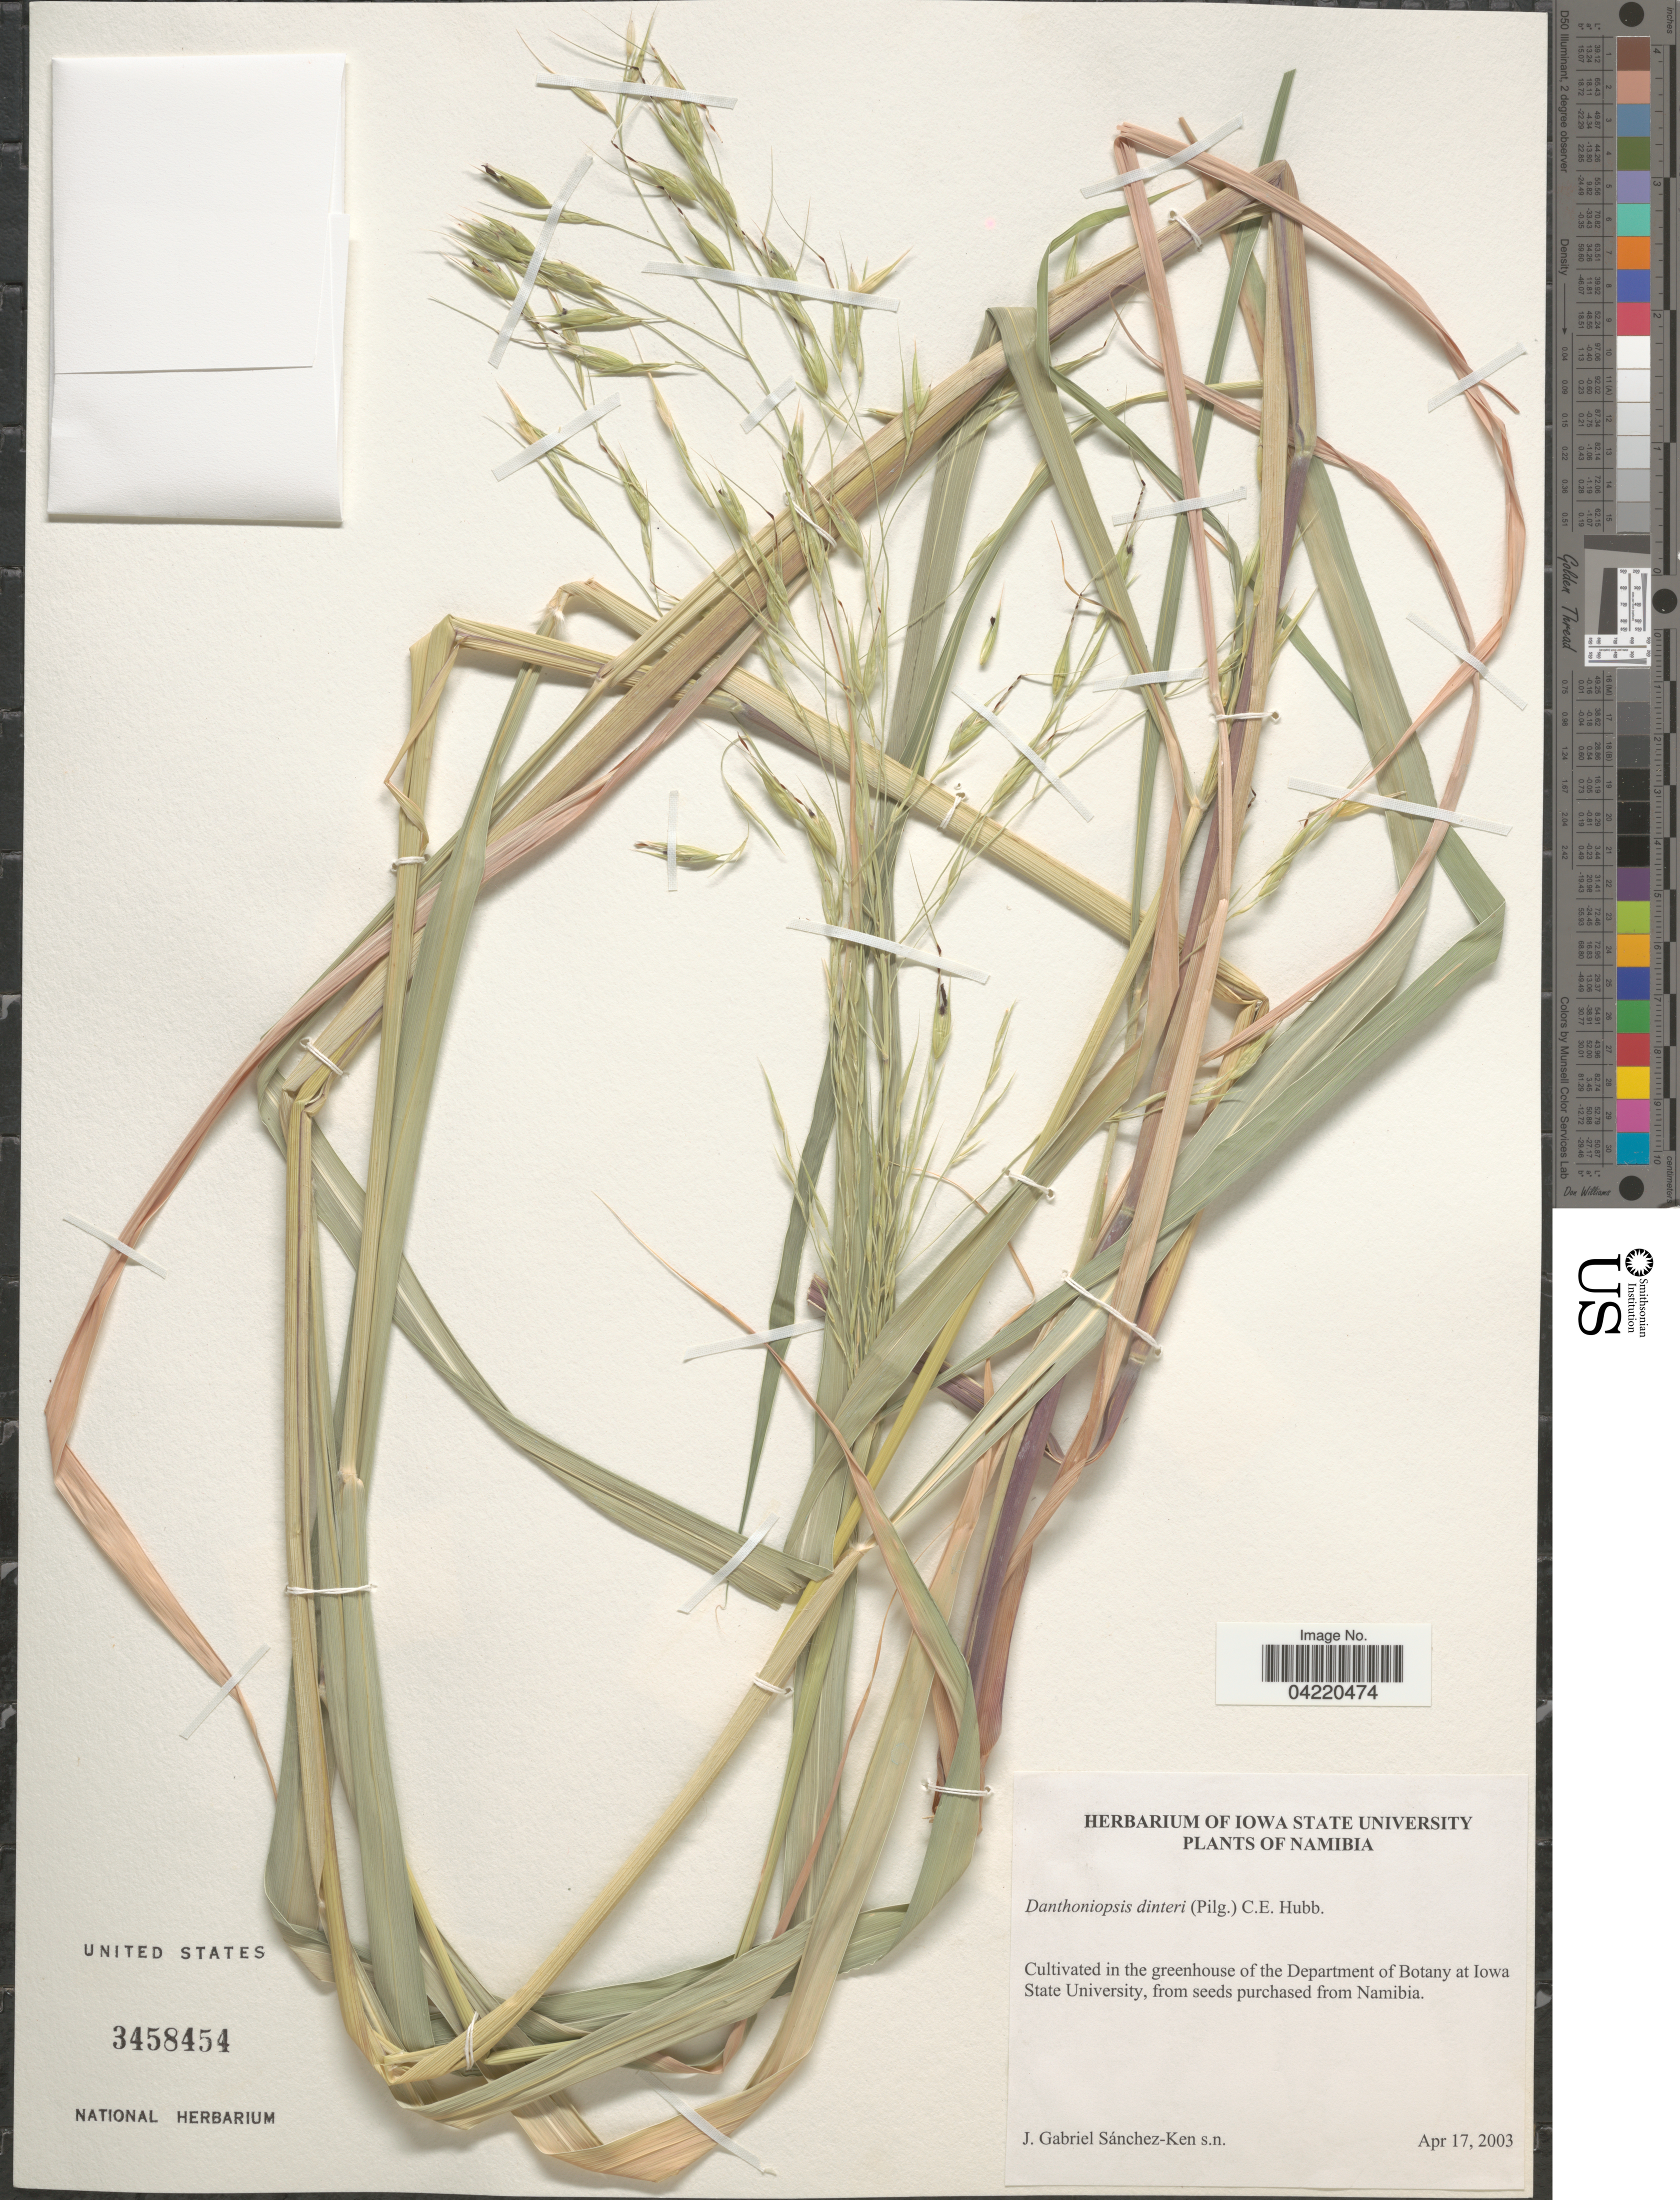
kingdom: Plantae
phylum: Tracheophyta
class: Liliopsida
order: Poales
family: Poaceae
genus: Danthoniopsis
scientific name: Danthoniopsis dinteri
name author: (Pilg.) C. E. Hubb.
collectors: J. G. Sánchez-Ken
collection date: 2003-04-17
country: United States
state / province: Iowa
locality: In the greenhouse of the Department of Botany at Iowa State University.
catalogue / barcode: US 3458454